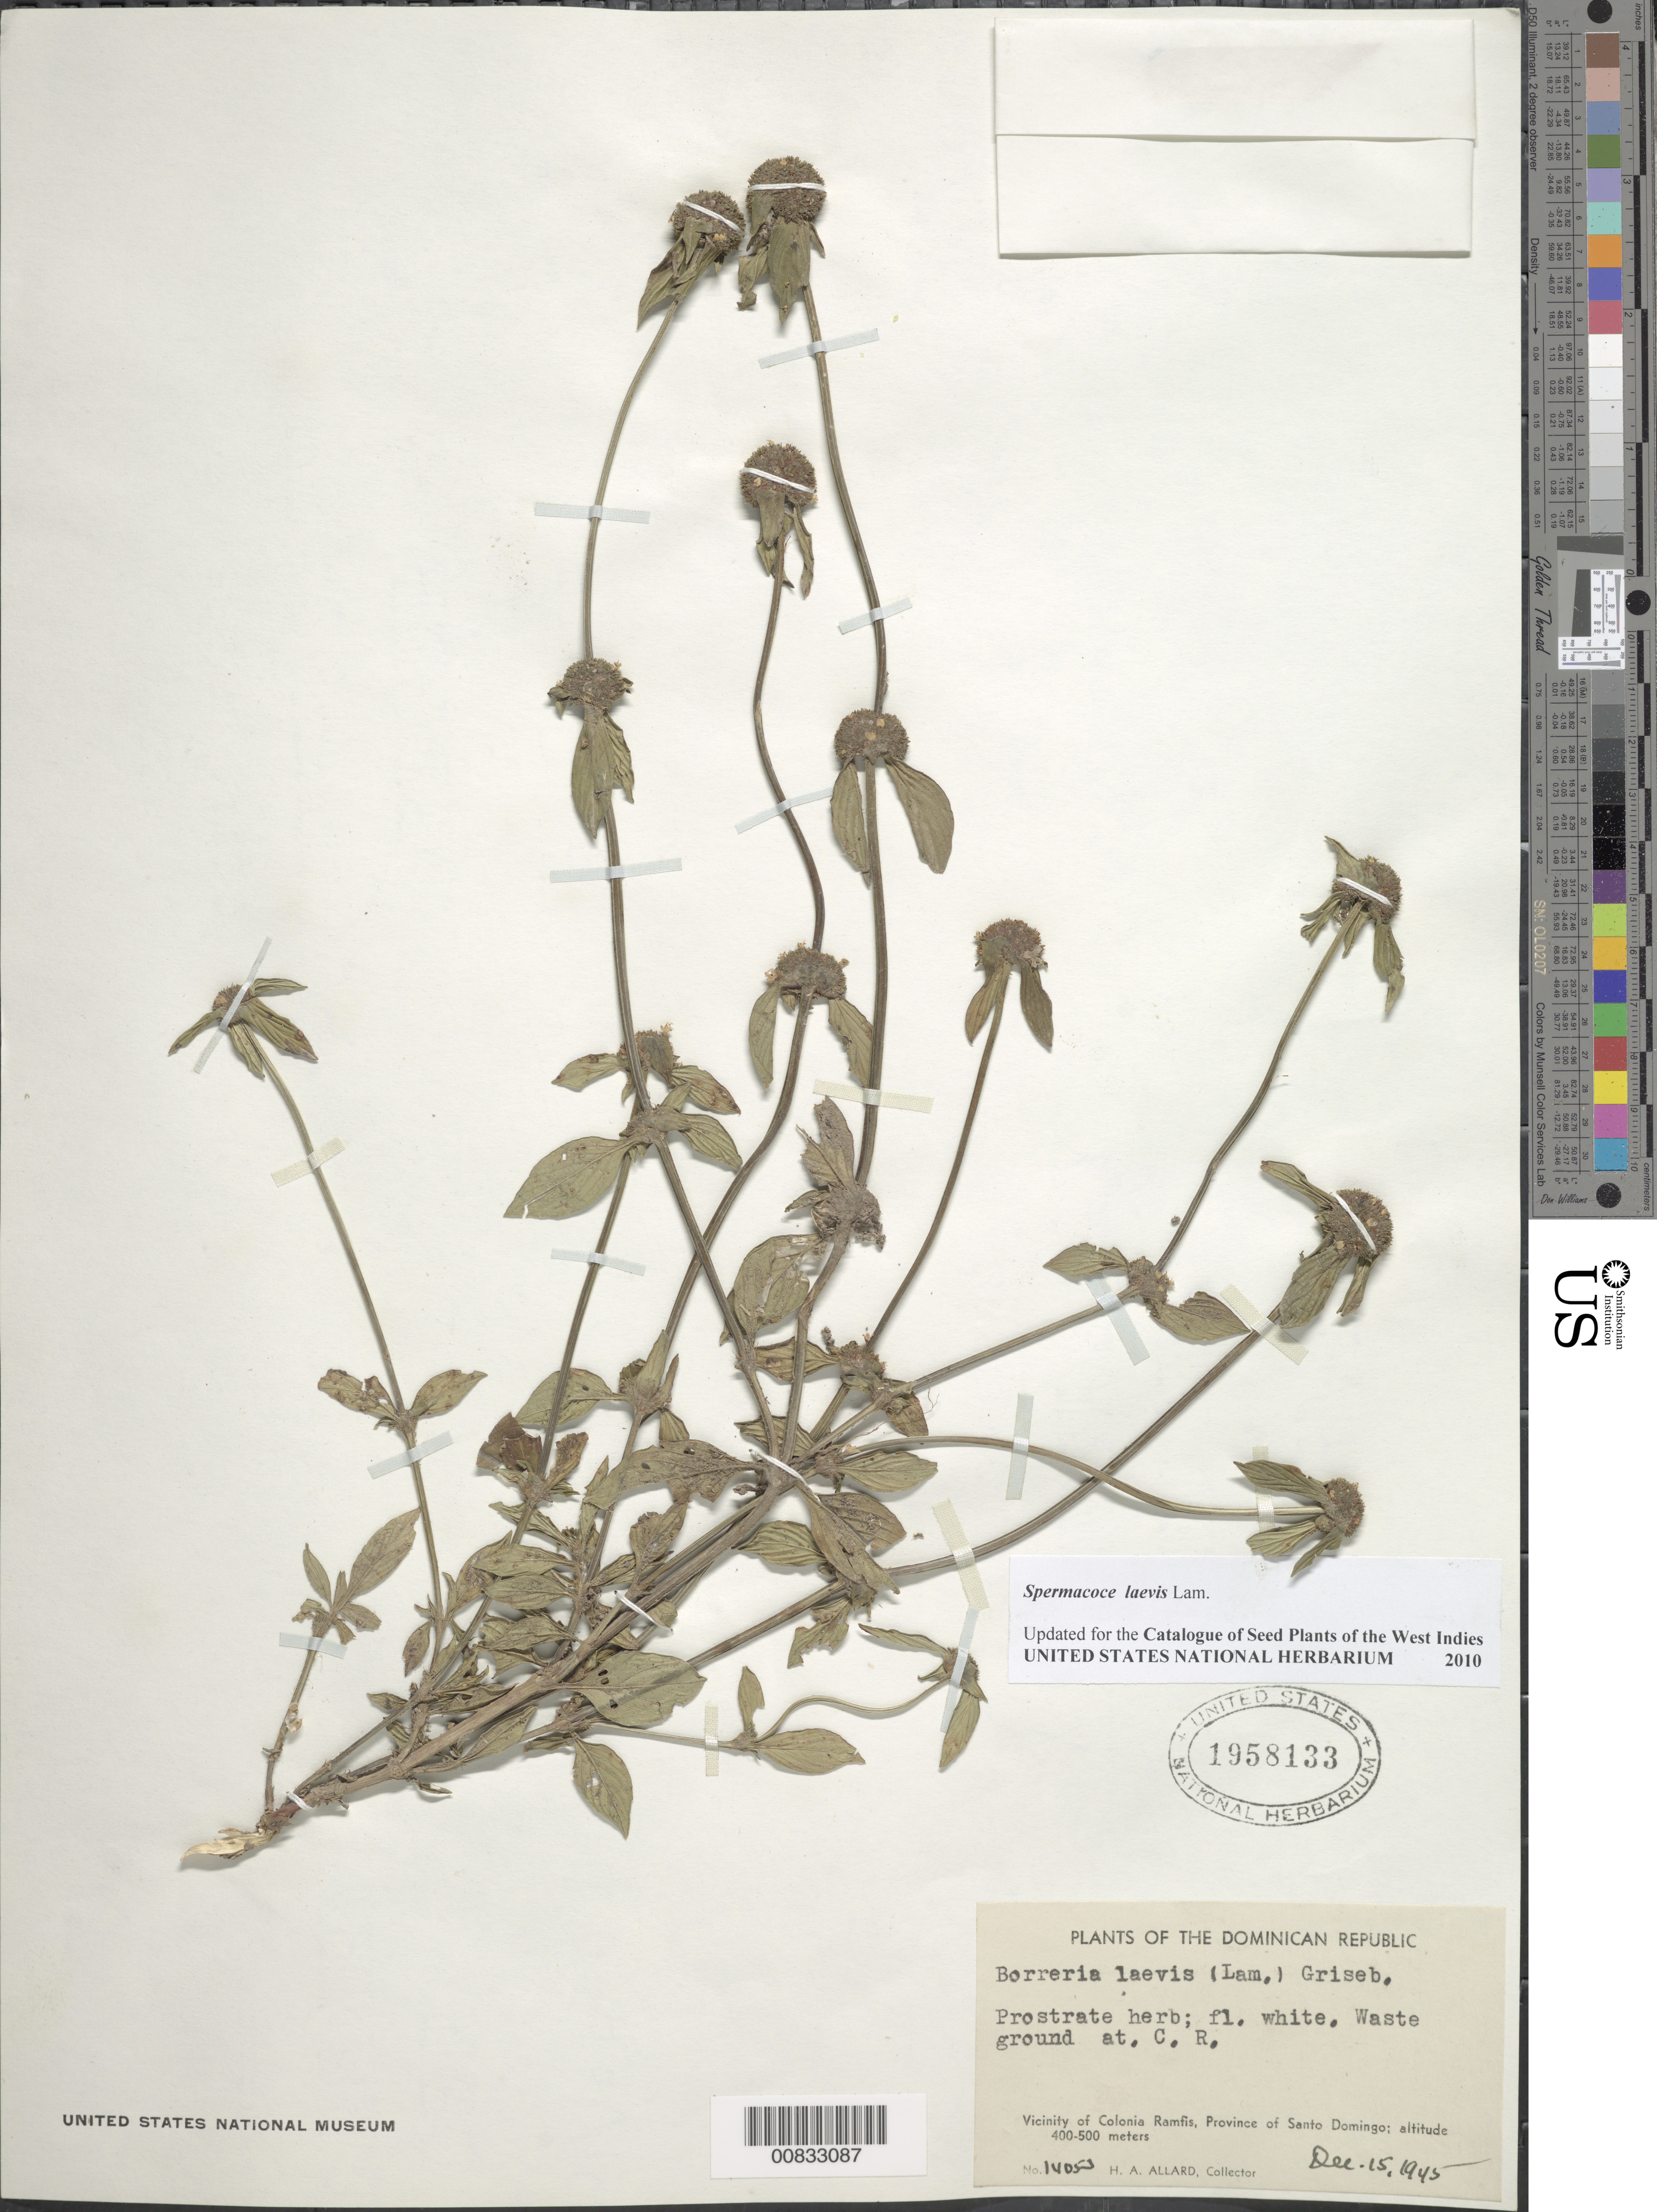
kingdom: Plantae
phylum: Tracheophyta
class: Magnoliopsida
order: Gentianales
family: Rubiaceae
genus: Spermacoce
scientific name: Spermacoce laevis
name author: Lam.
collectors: H. A. Allard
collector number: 14053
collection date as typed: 15 Dec 1945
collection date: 1945-12-15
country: Dominican Republic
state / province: Distrito Nacional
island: Hispaniola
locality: Vicinity of Colonia Ramfis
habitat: Waste ground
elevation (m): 400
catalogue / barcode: US 1958133